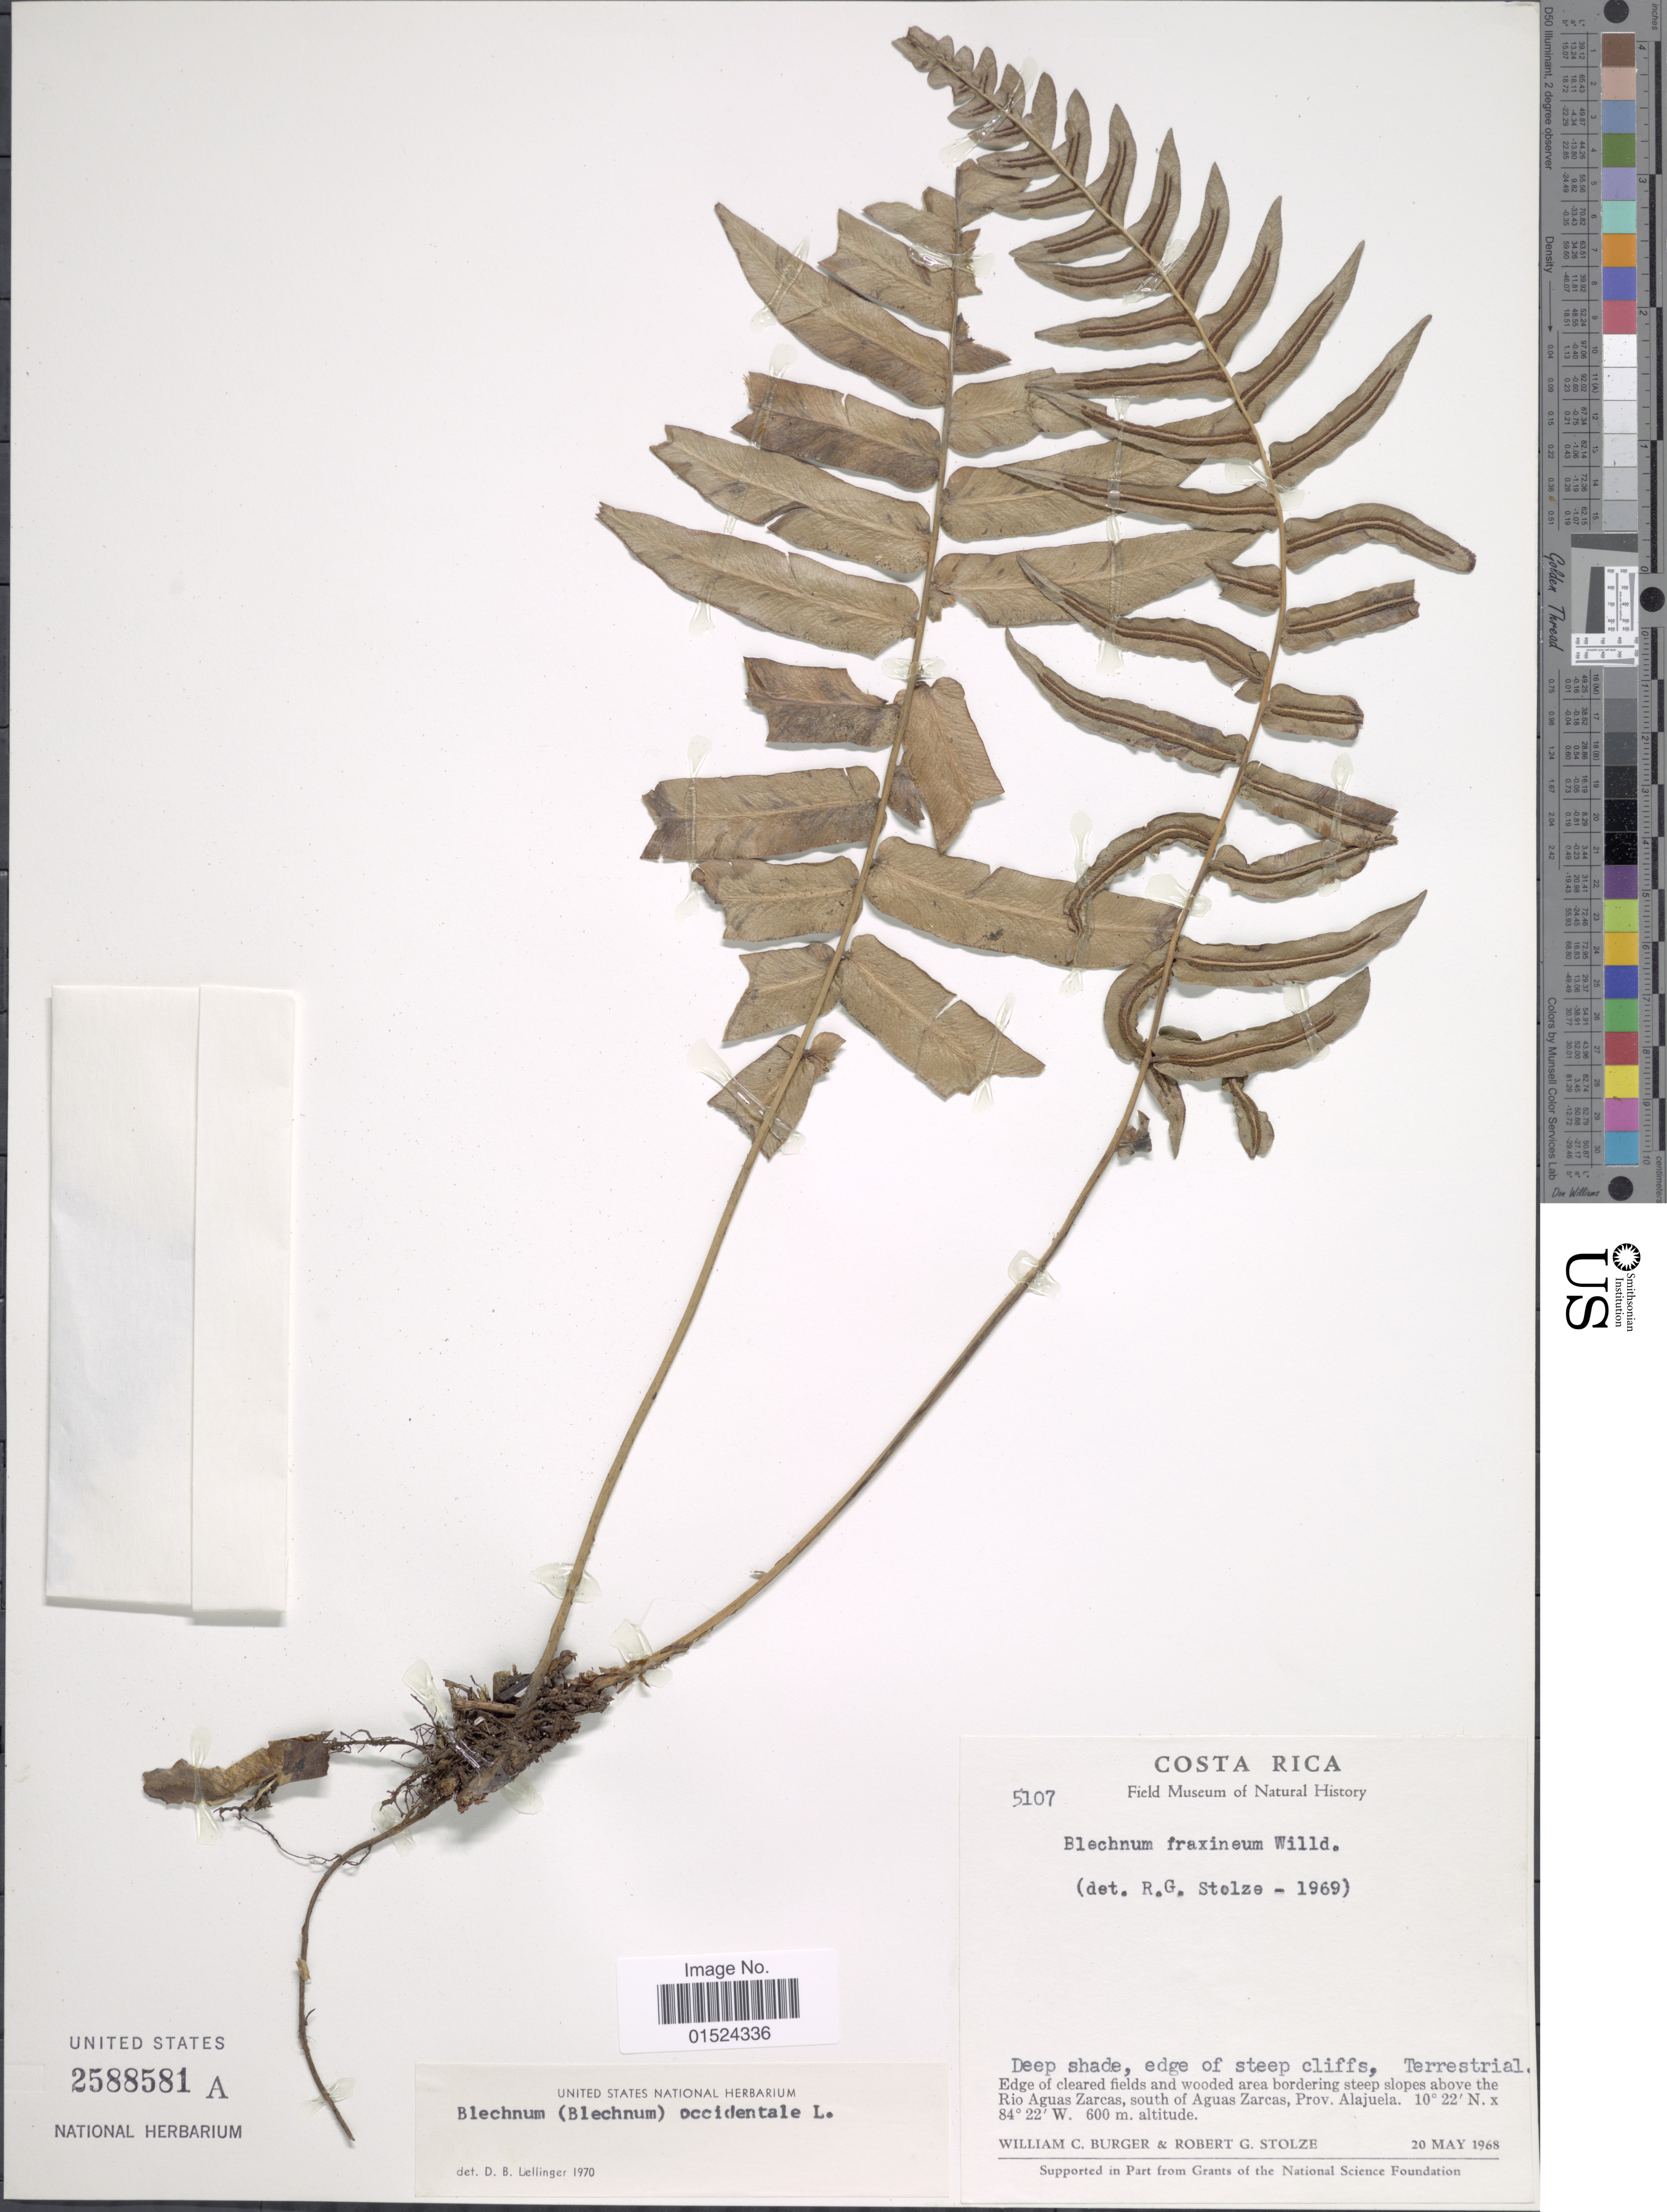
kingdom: Plantae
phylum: Tracheophyta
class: Polypodiopsida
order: Polypodiales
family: Blechnaceae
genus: Blechnum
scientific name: Blechnum occidentale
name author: L.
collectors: W. Burger & R. G. Stolze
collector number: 5107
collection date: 1968-05-20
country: Costa Rica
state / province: Alajuela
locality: Edge of cleared fields and wooded area bordering steep slopes above the Río Aguas Zarcas, south of Aguas Zarcas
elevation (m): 600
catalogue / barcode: US 2588581A